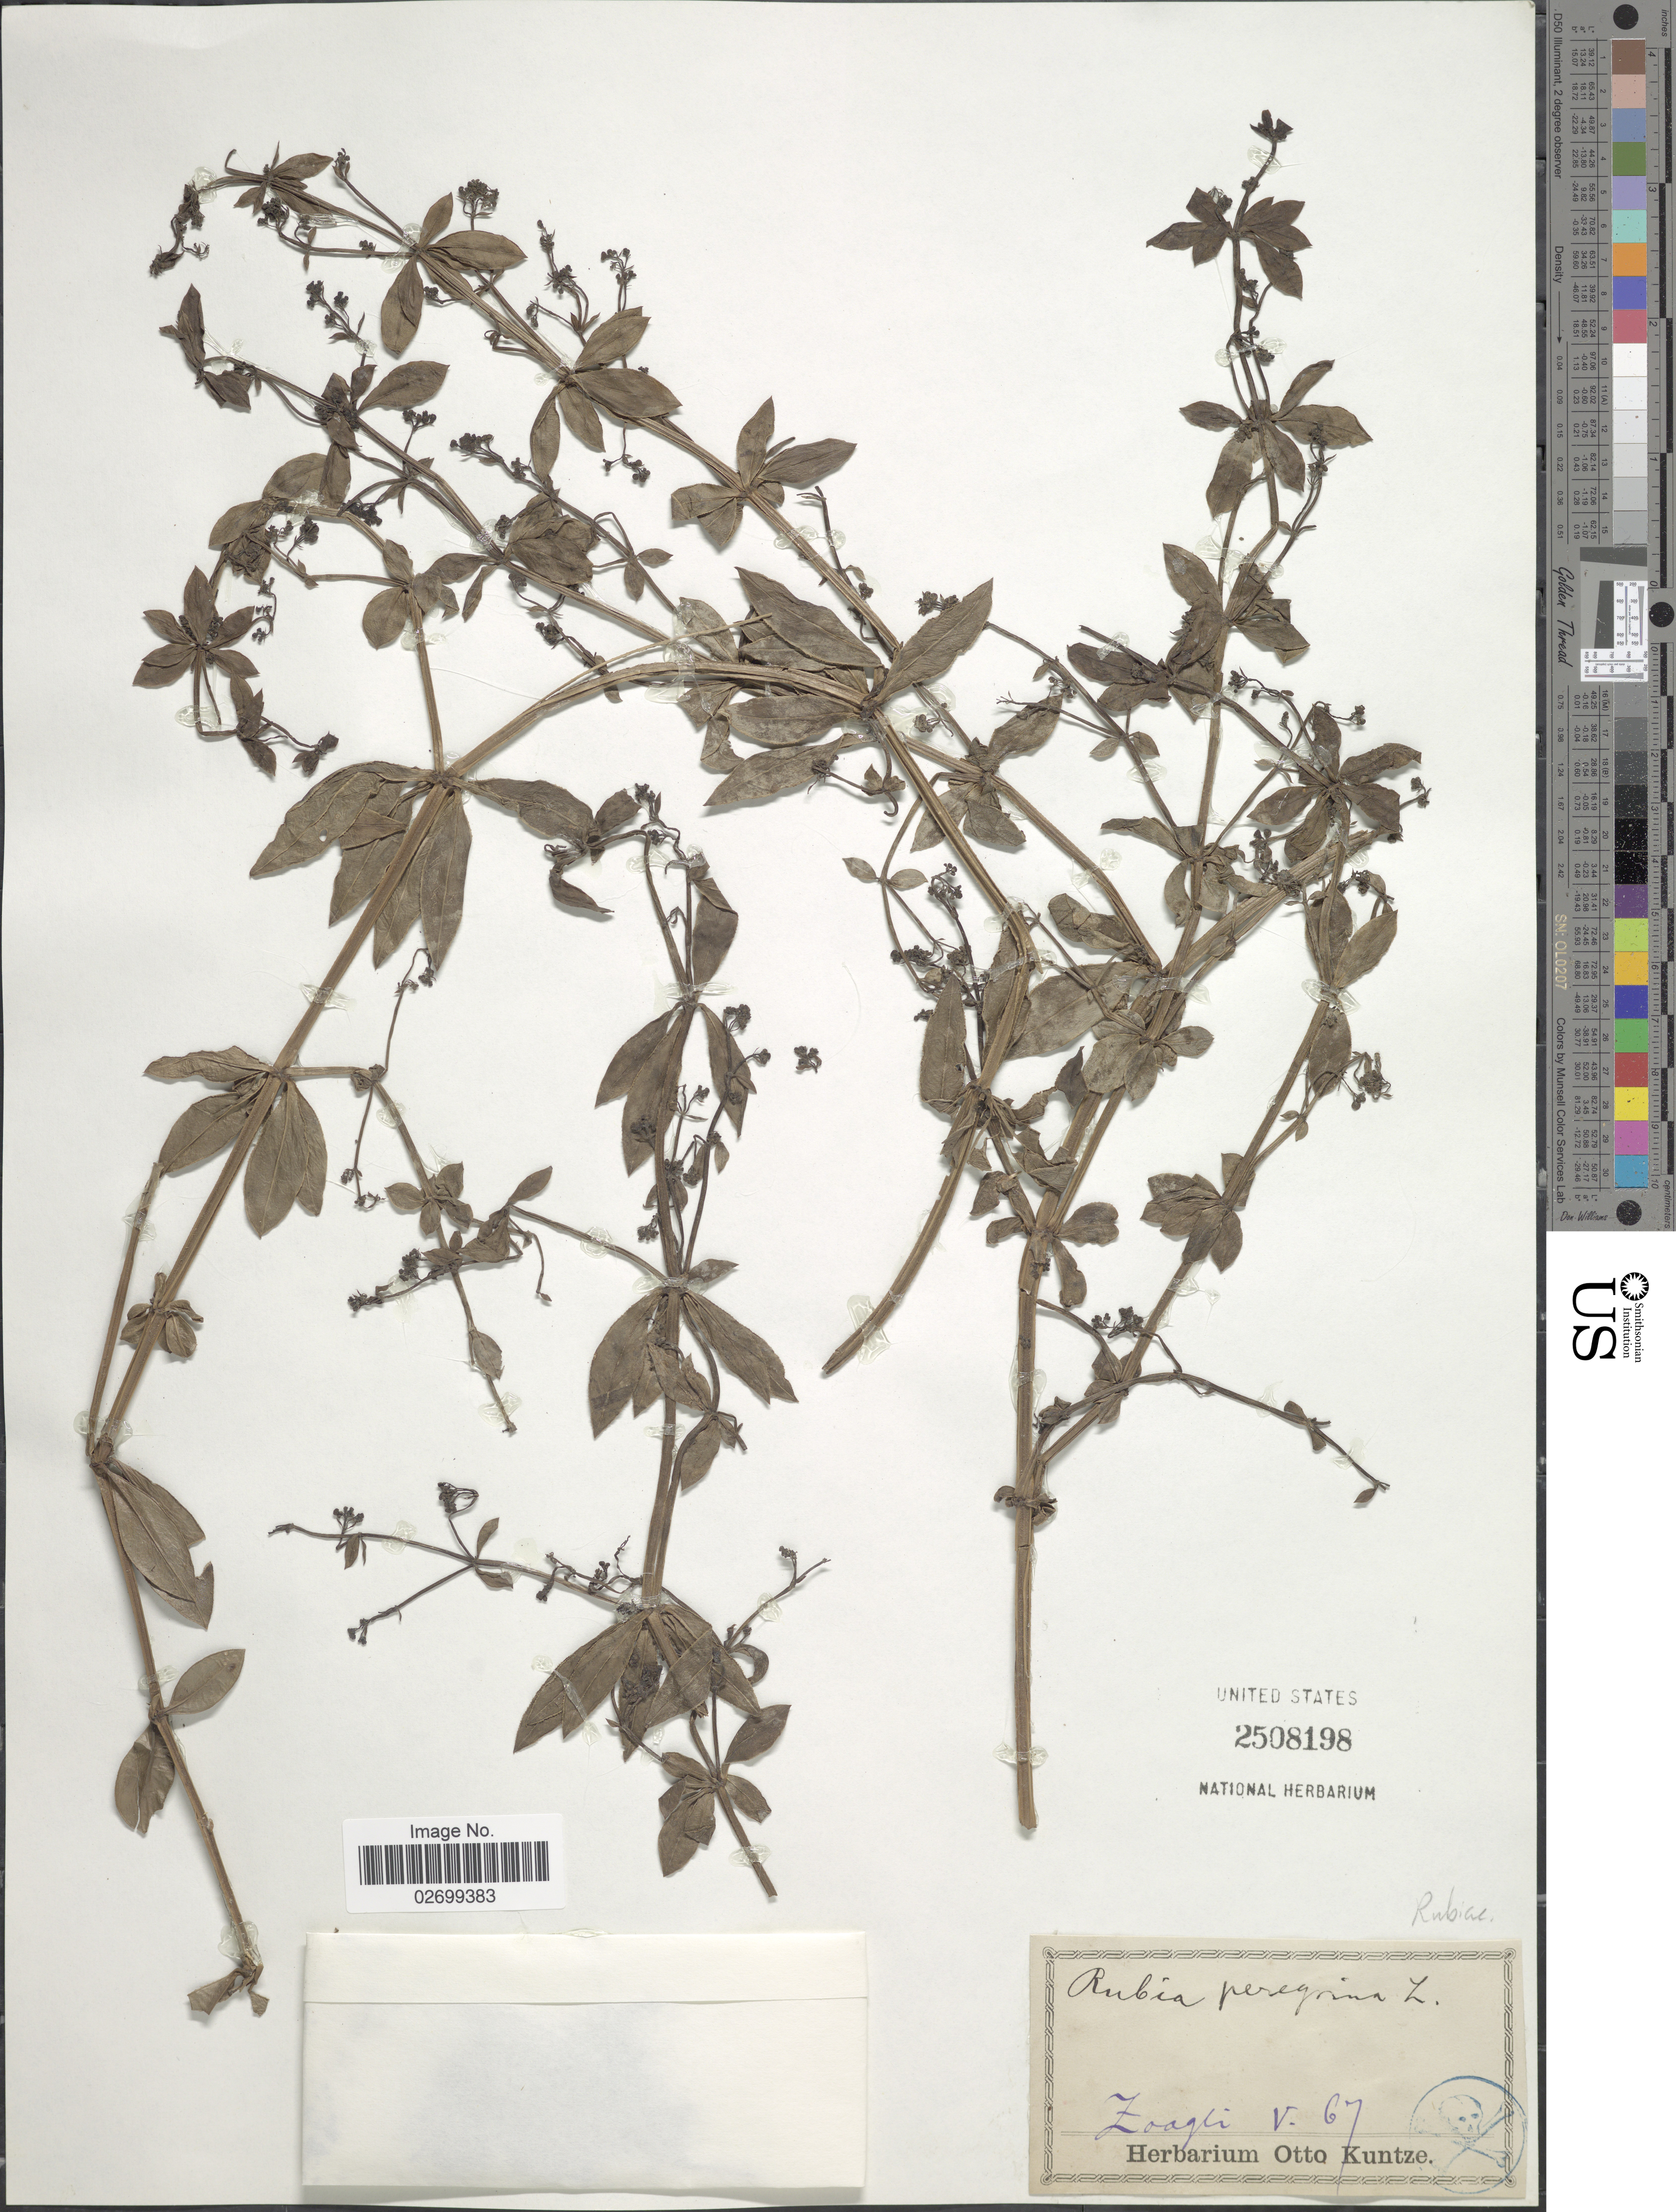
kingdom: Plantae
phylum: Tracheophyta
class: Magnoliopsida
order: Gentianales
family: Rubiaceae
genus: Rubia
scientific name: Rubia peregrina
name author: L.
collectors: ex herb. Otto Kuntze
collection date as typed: Transcribed d/m/y: /5/67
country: Italy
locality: Zoagli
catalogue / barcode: US 2508198